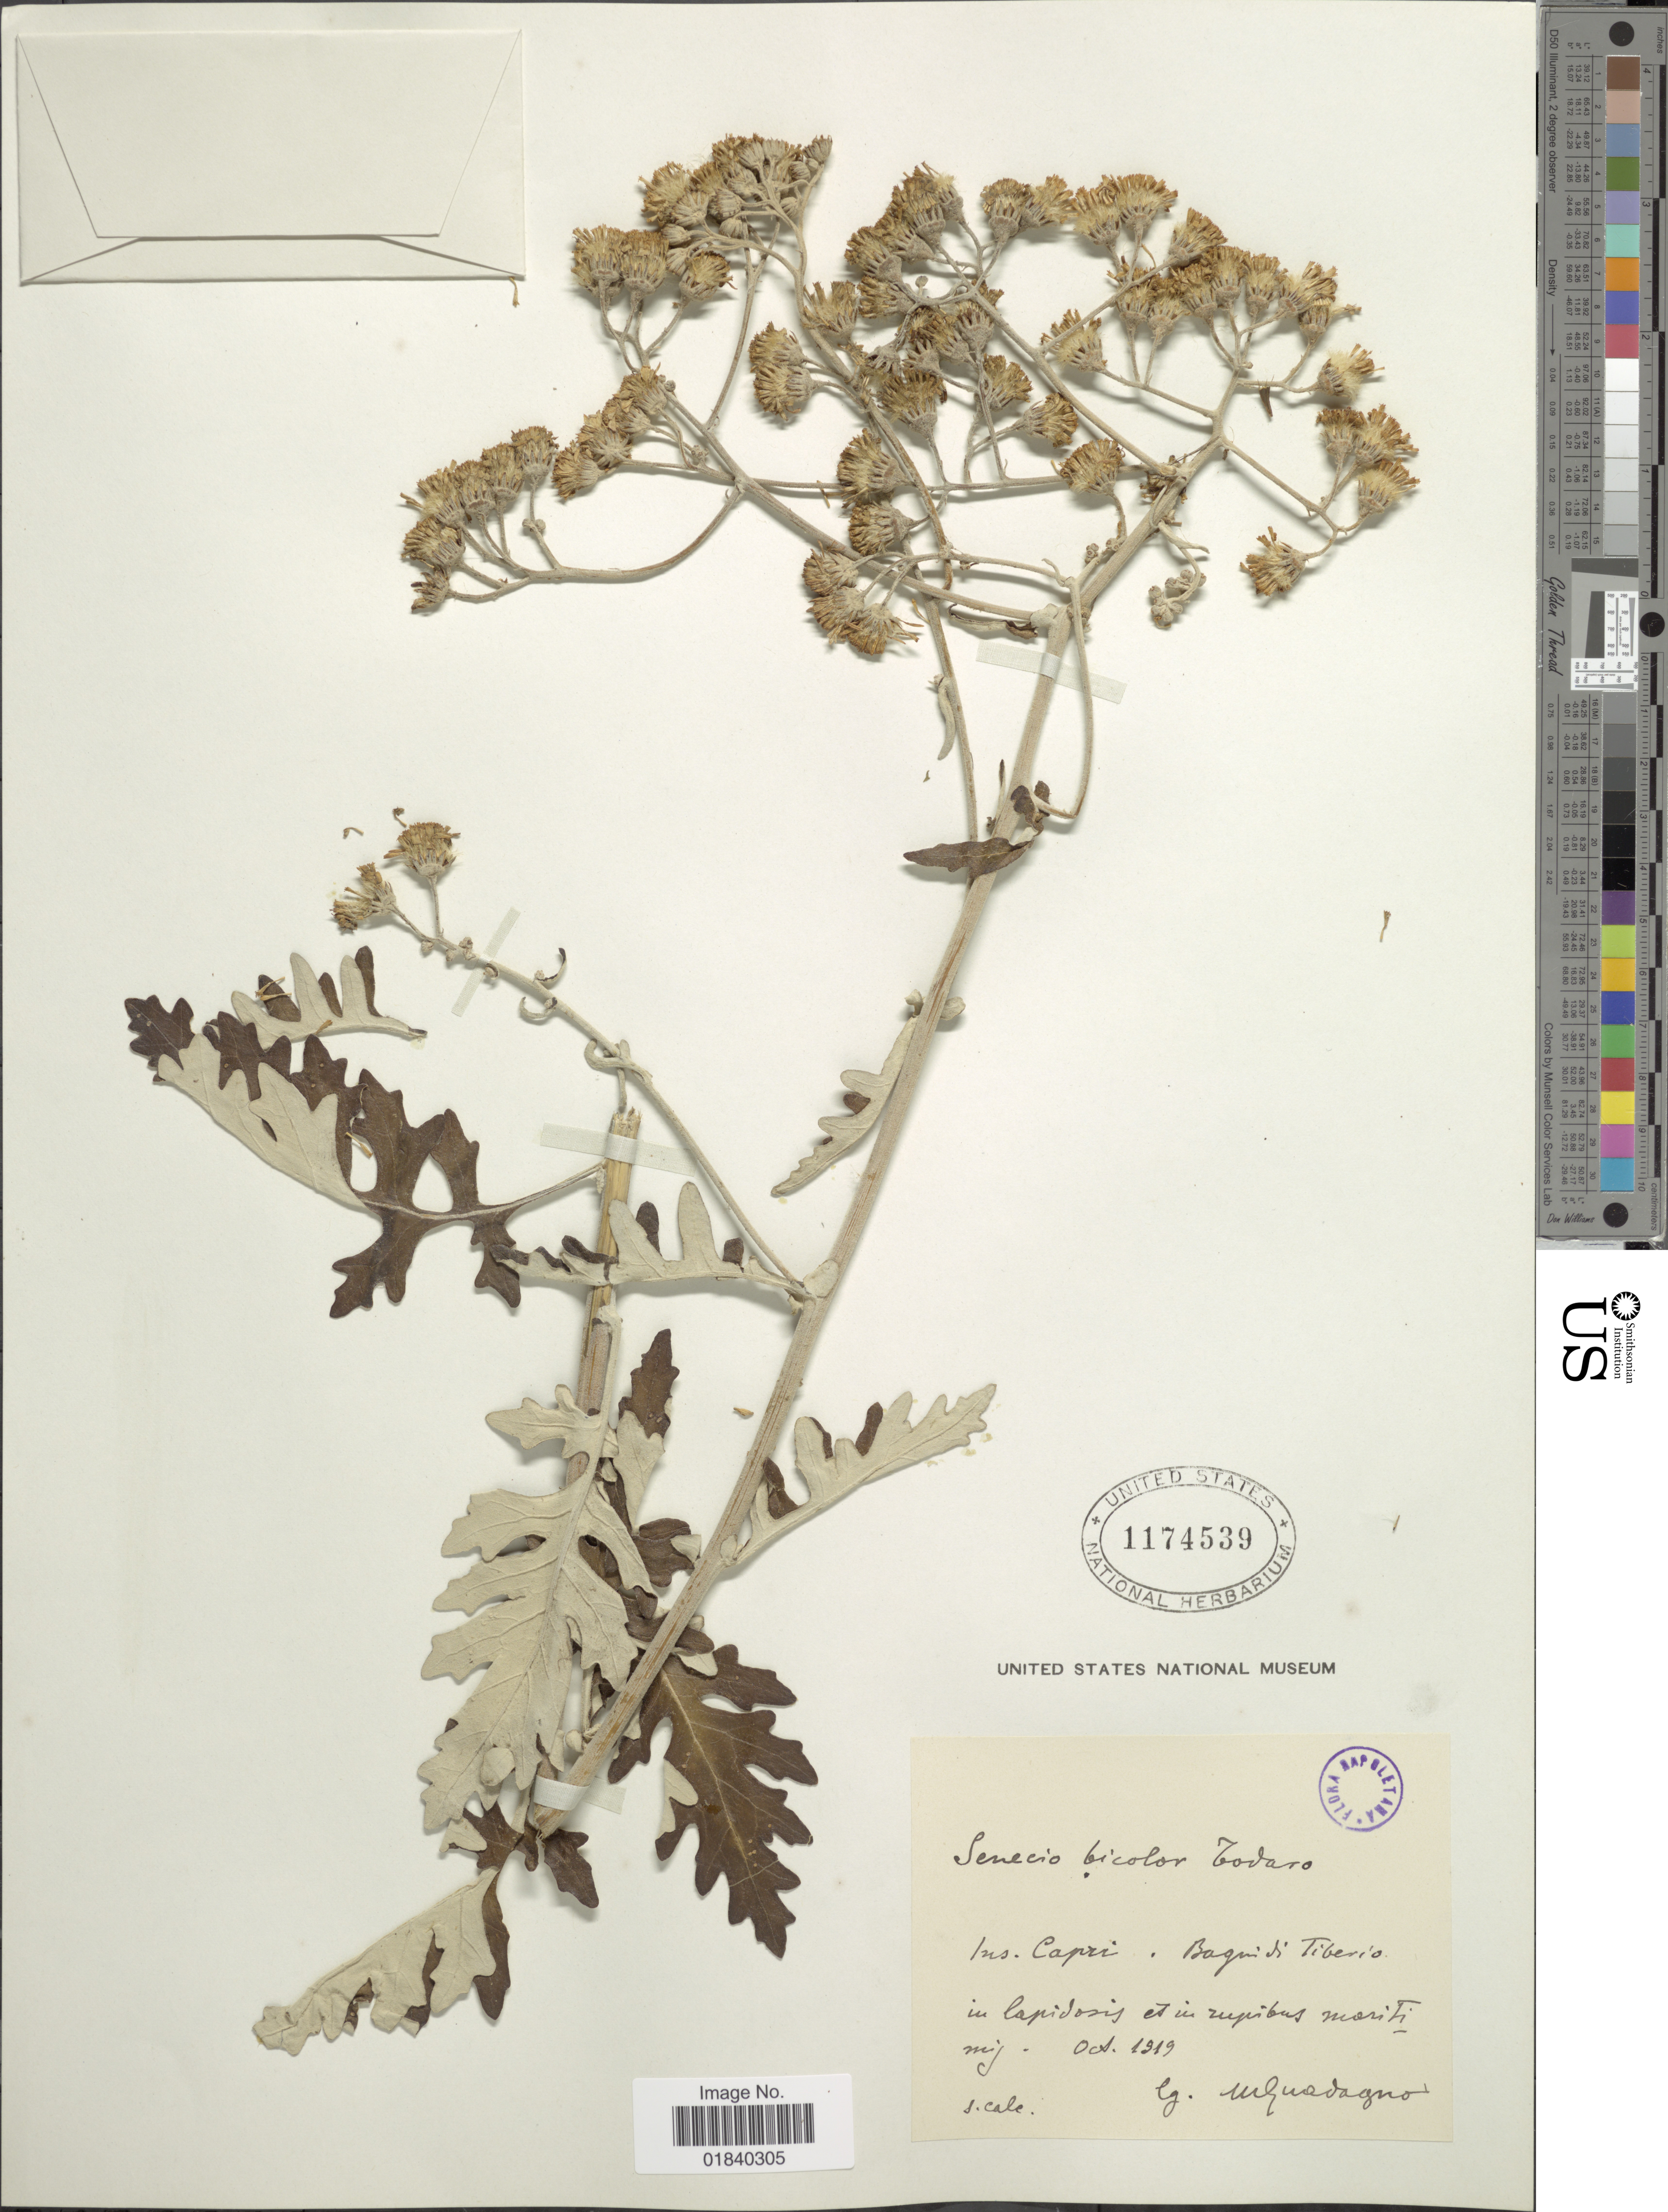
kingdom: Plantae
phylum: Tracheophyta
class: Magnoliopsida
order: Asterales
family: Asteraceae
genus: Jacobaea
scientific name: Jacobaea maritima subsp. bicolor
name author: (Willd.) B. Nord. & Greuter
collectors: M. Guadagno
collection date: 1919-10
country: Italy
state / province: Campania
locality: Ins. Capri, Bagni di Tiberio, in lapidosis et in rupibus maritimis.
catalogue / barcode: US 1174539